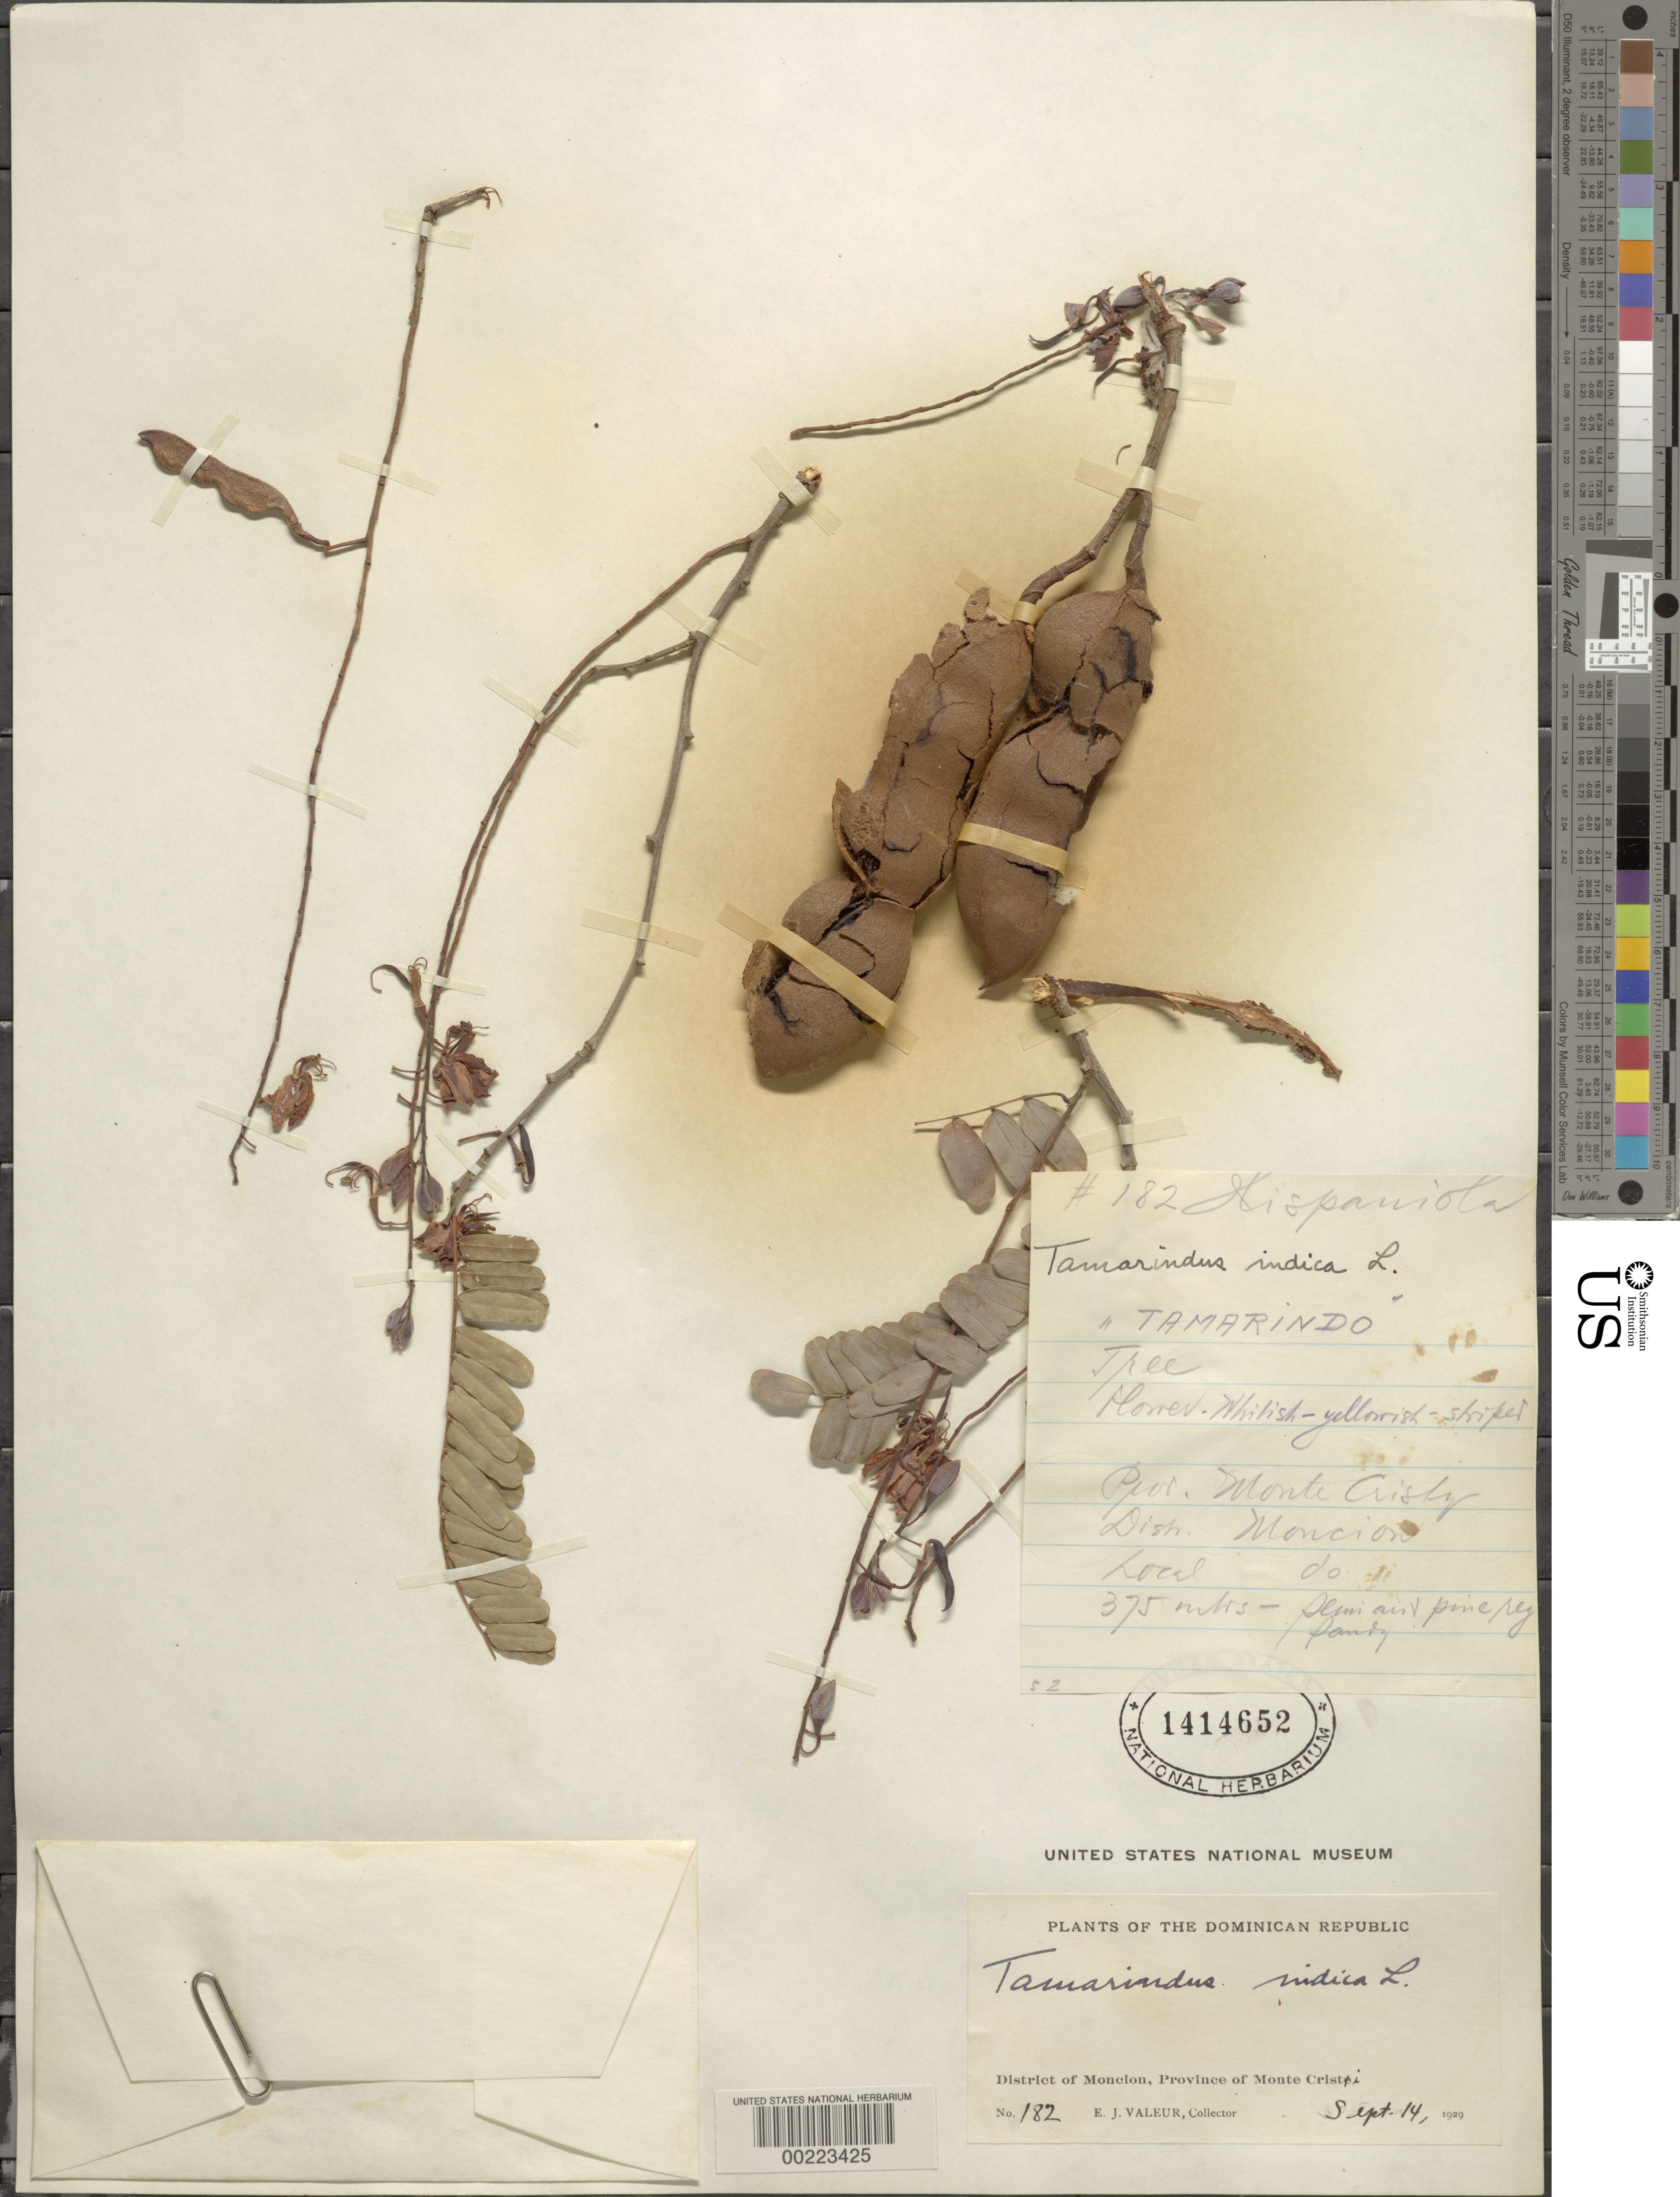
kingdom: Plantae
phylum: Tracheophyta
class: Magnoliopsida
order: Fabales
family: Fabaceae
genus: Tamarindus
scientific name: Tamarindus indica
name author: L.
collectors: E. Valeur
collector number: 182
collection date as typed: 14 Sep 1929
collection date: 1929-09-14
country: Dominican Republic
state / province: Santiago Rodríguez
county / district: Monción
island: Hispaniola Island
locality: Moncion dist. [province originally recorded as monte cristi.]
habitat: Semi arid pine region; sandy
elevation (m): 375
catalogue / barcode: US 1414652